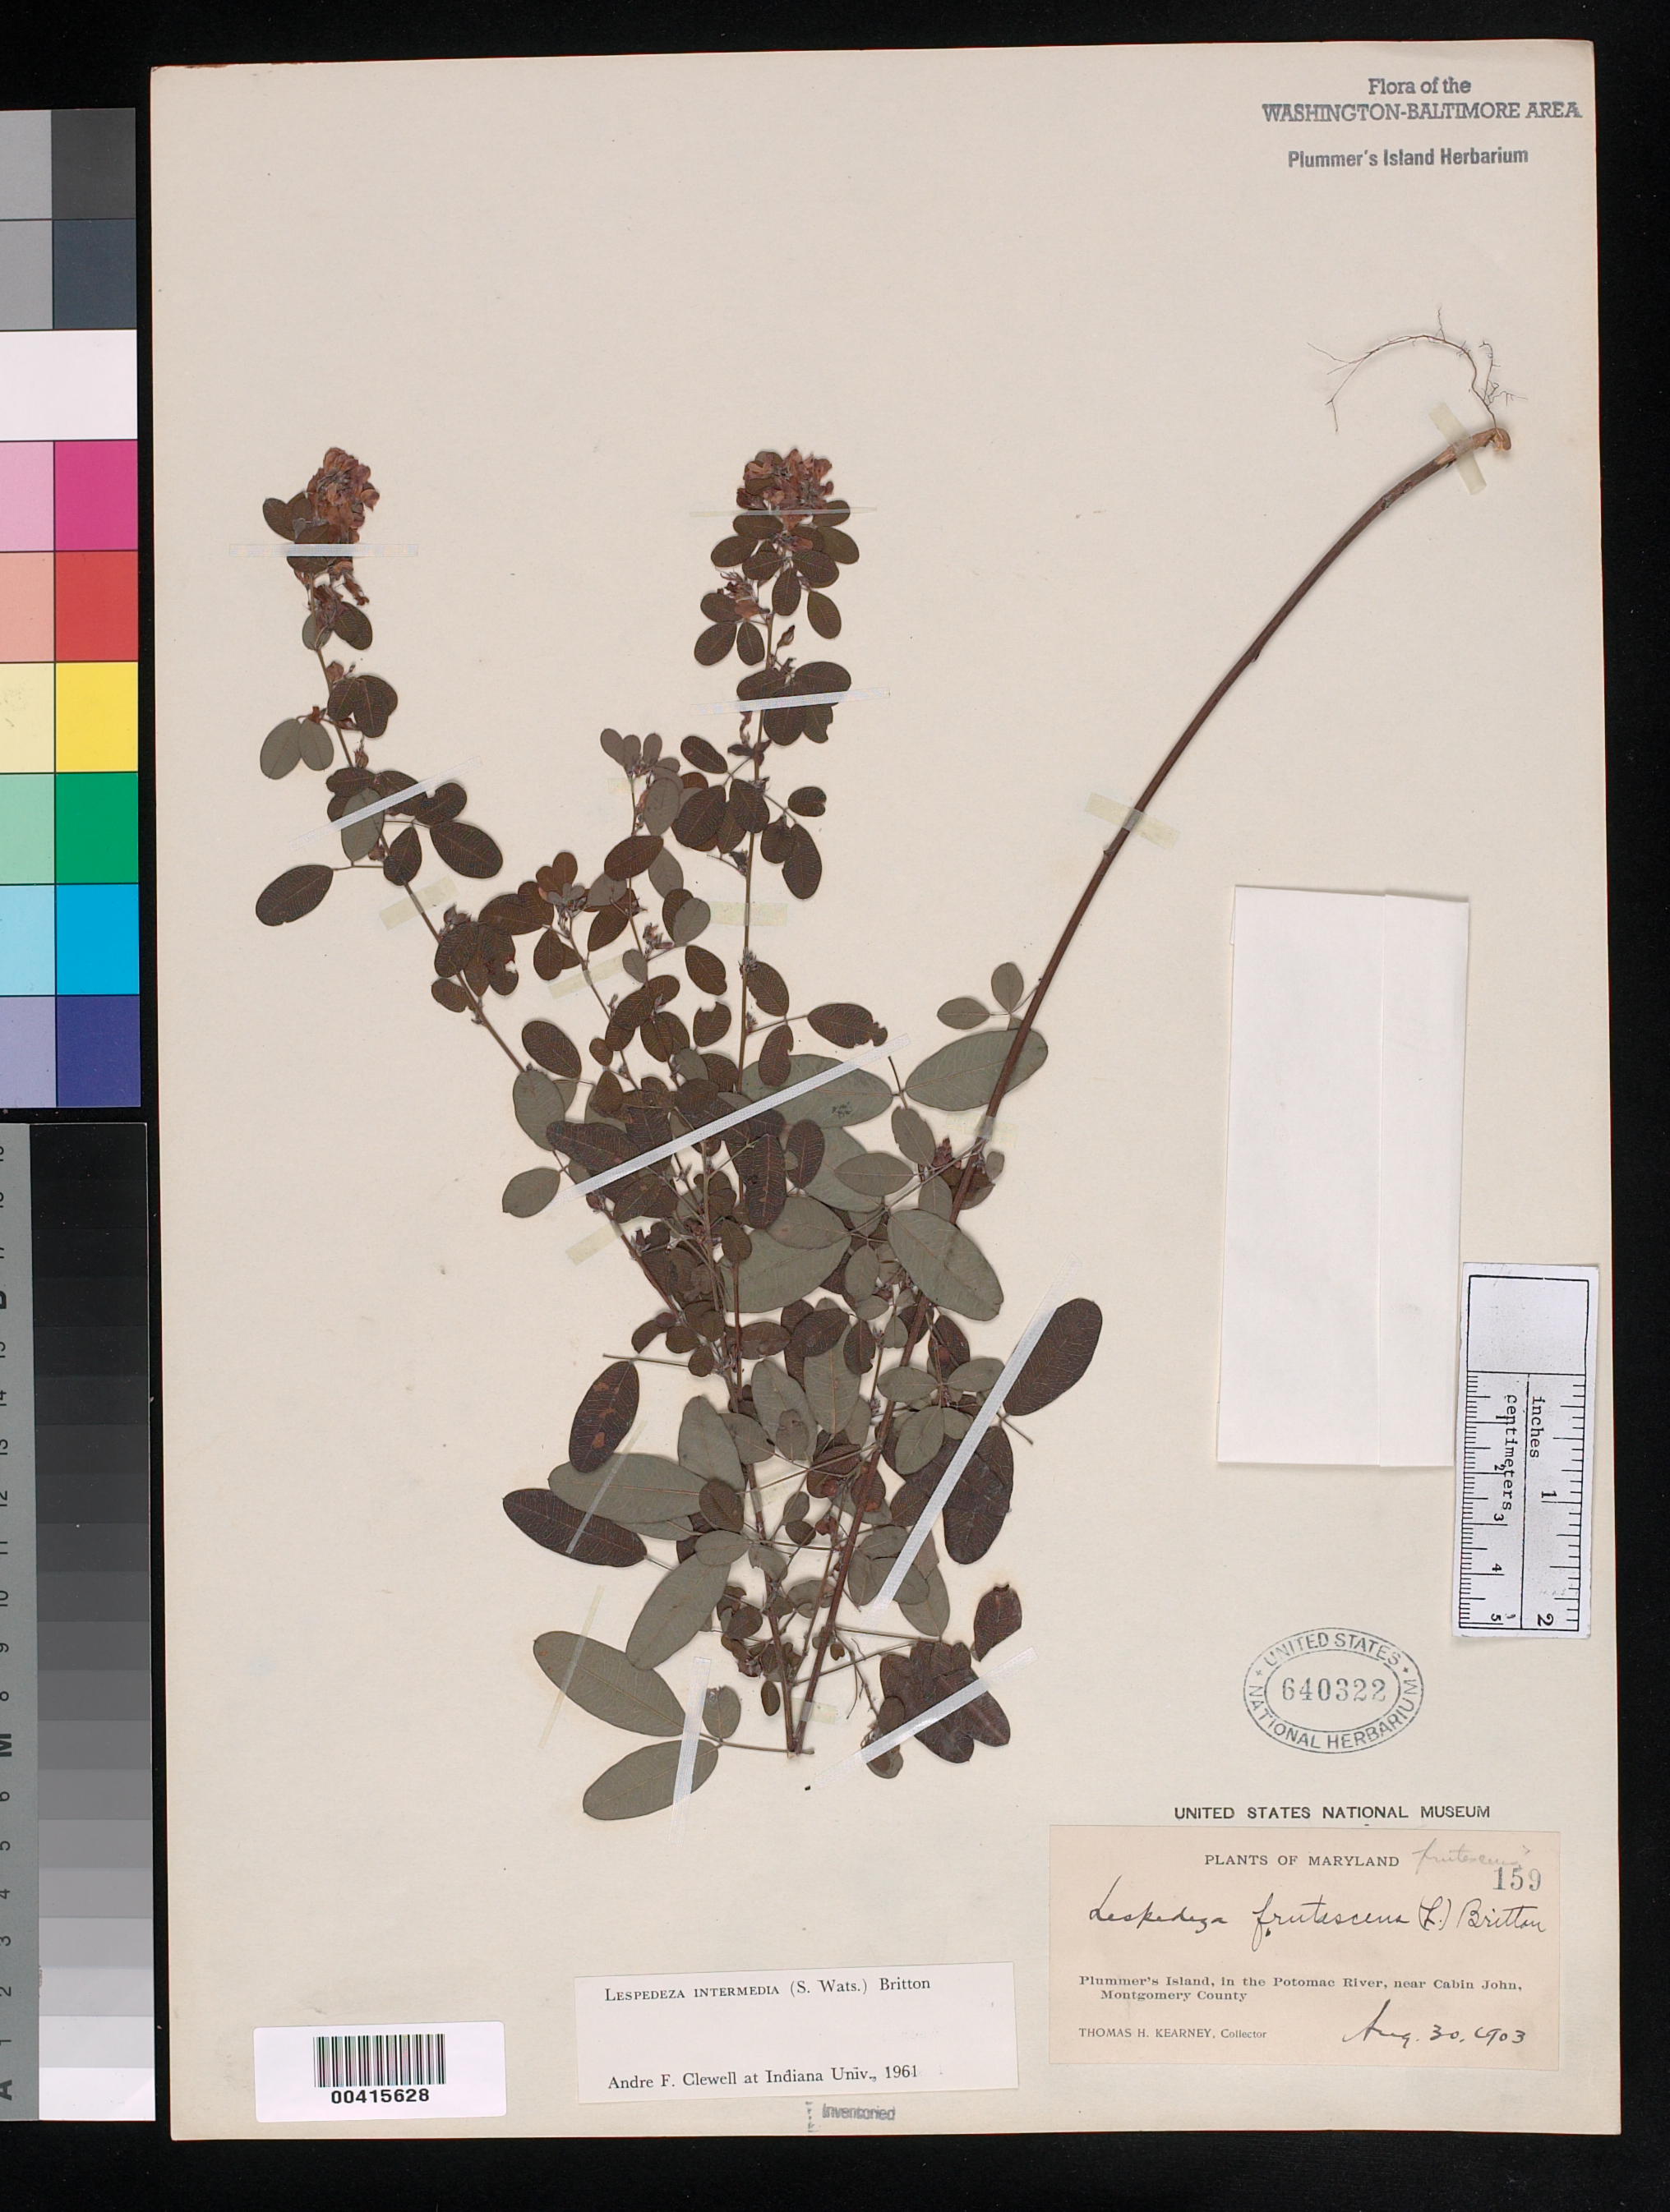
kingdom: Plantae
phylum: Tracheophyta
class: Magnoliopsida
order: Fabales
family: Fabaceae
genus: Lespedeza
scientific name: Lespedeza intermedia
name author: (S. Watson) Britton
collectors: T. H. Kearney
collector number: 159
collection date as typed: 30 Aug 1903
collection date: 1903-08-30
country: United States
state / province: Maryland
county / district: Montgomery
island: Plummers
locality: Plummer's Island C. & O. Canal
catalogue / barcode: US 640322